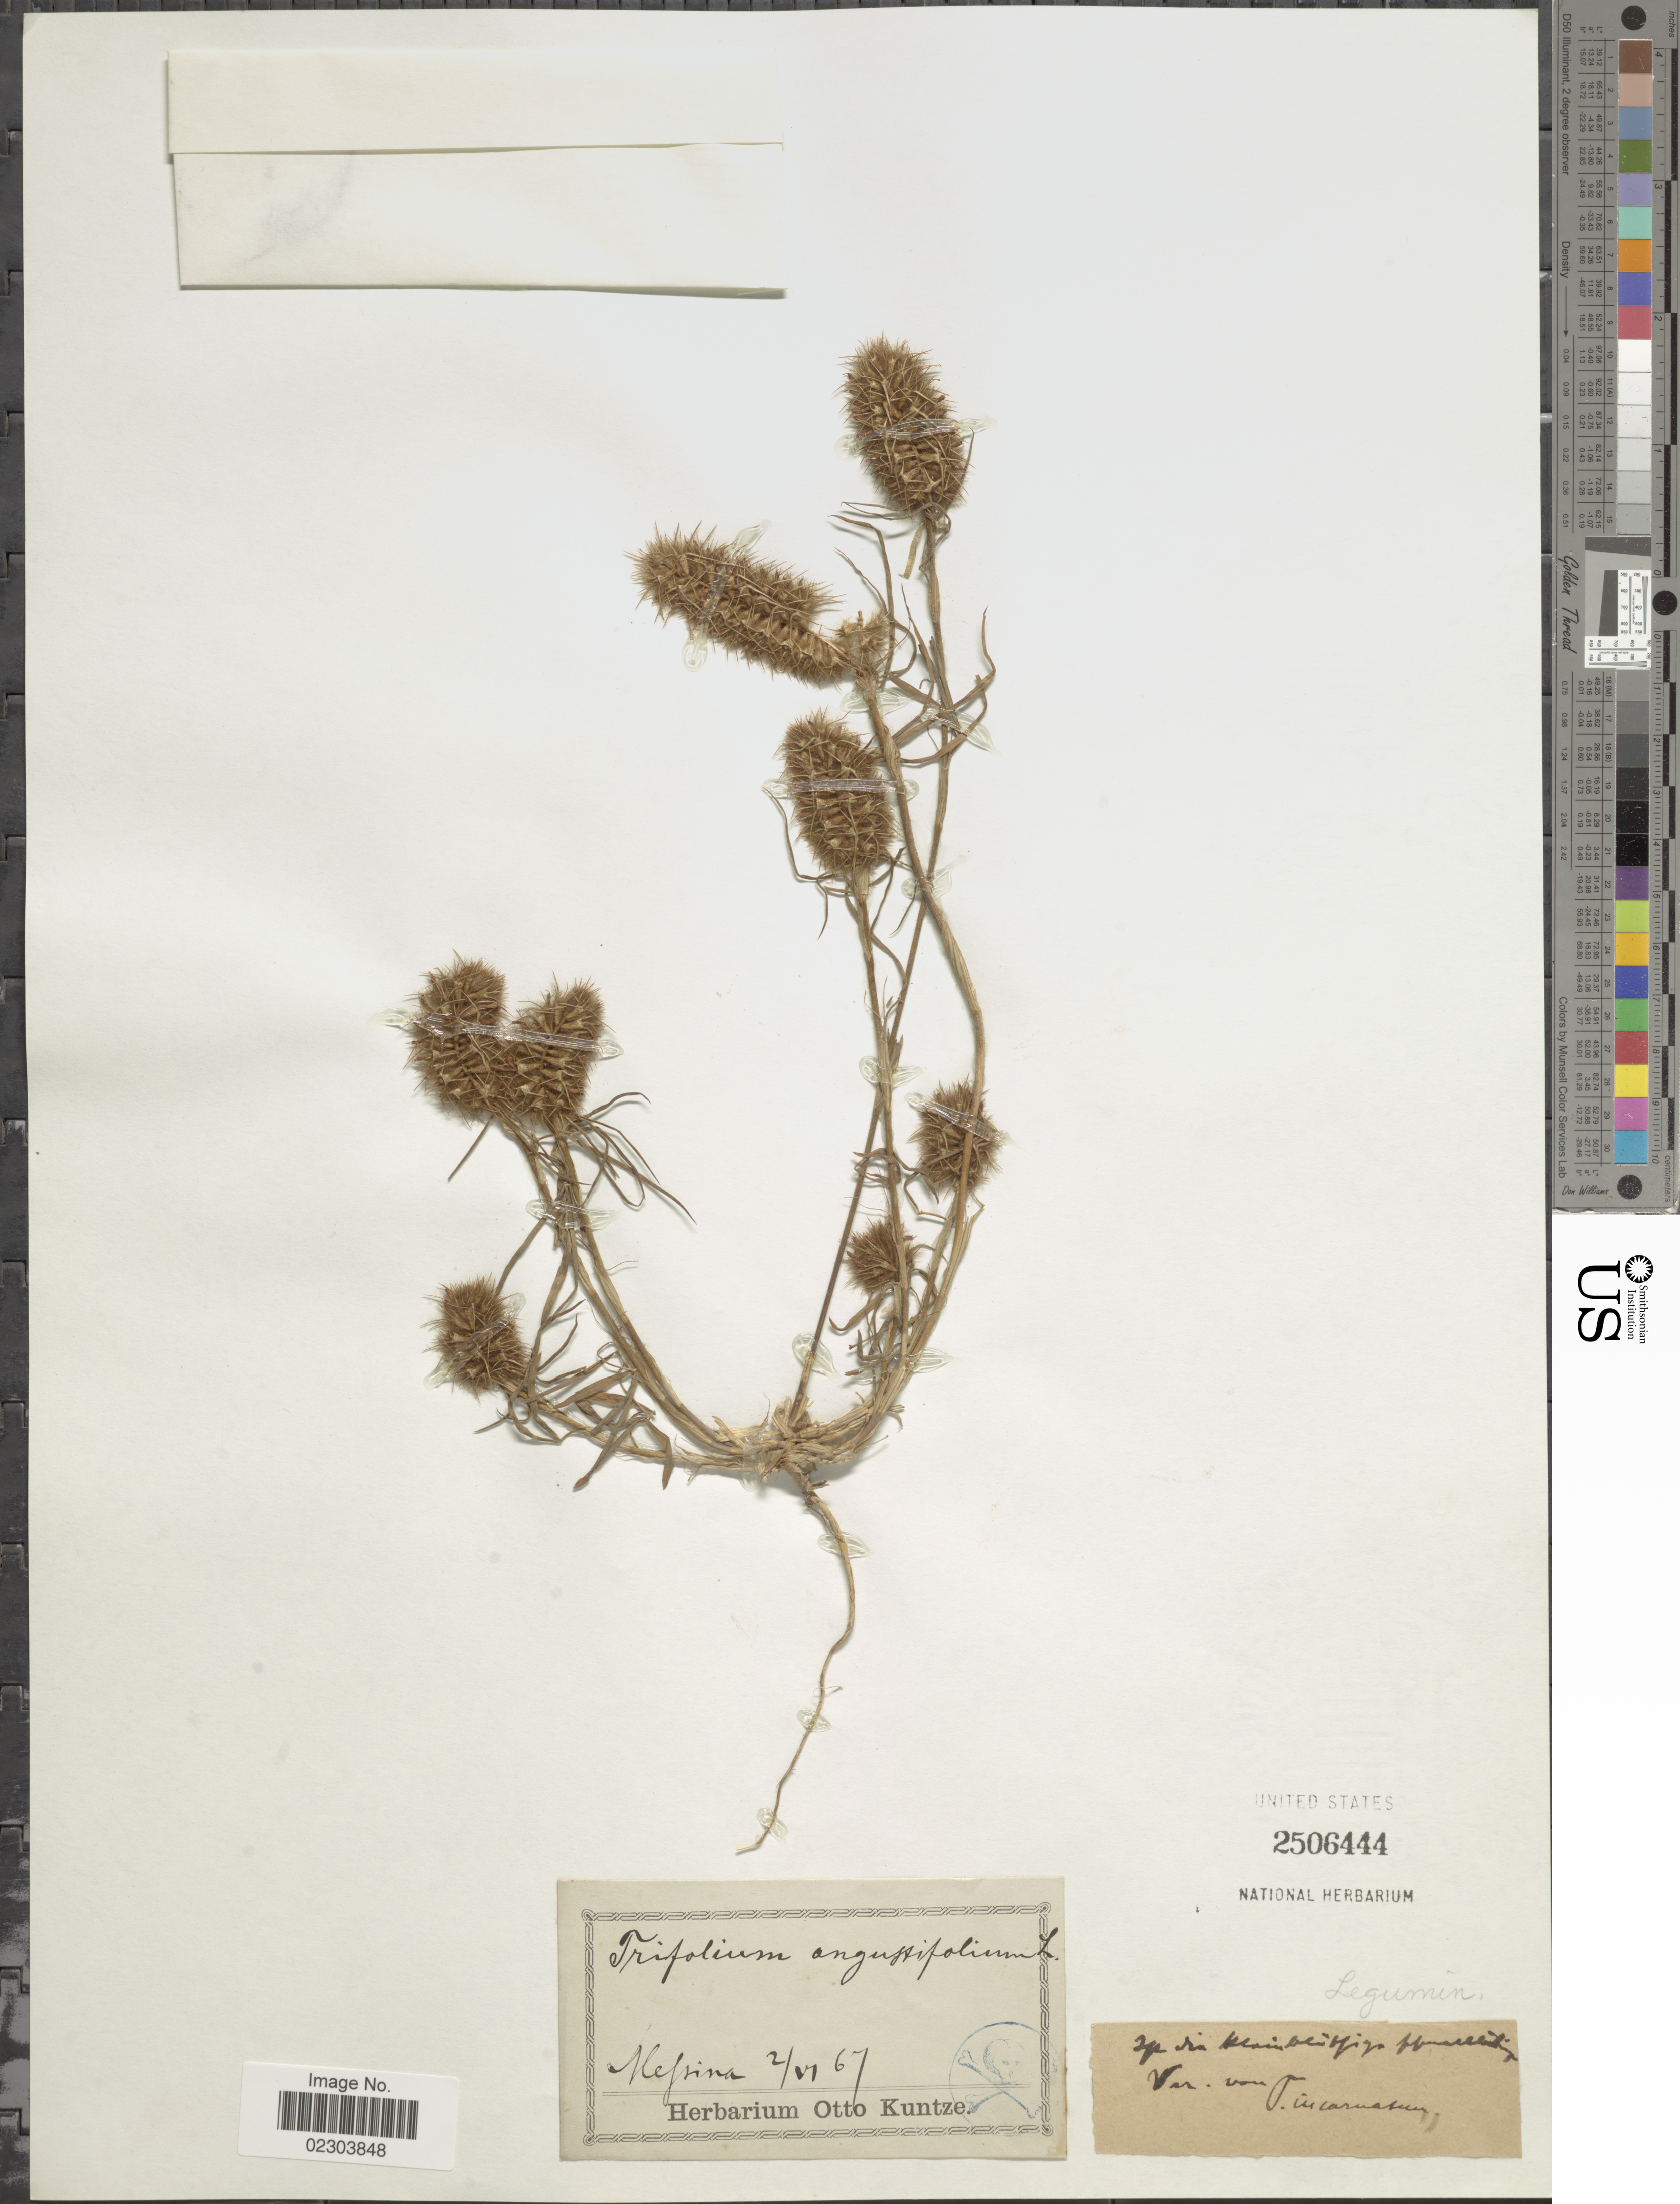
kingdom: Plantae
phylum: Tracheophyta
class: Magnoliopsida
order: Fabales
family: Fabaceae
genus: Trifolium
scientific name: Trifolium angustifolium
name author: L.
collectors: ex herb. Otto Kuntze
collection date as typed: Transcribed d/m/y: 2/6/67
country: Italy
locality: Messina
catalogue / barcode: US 2506444